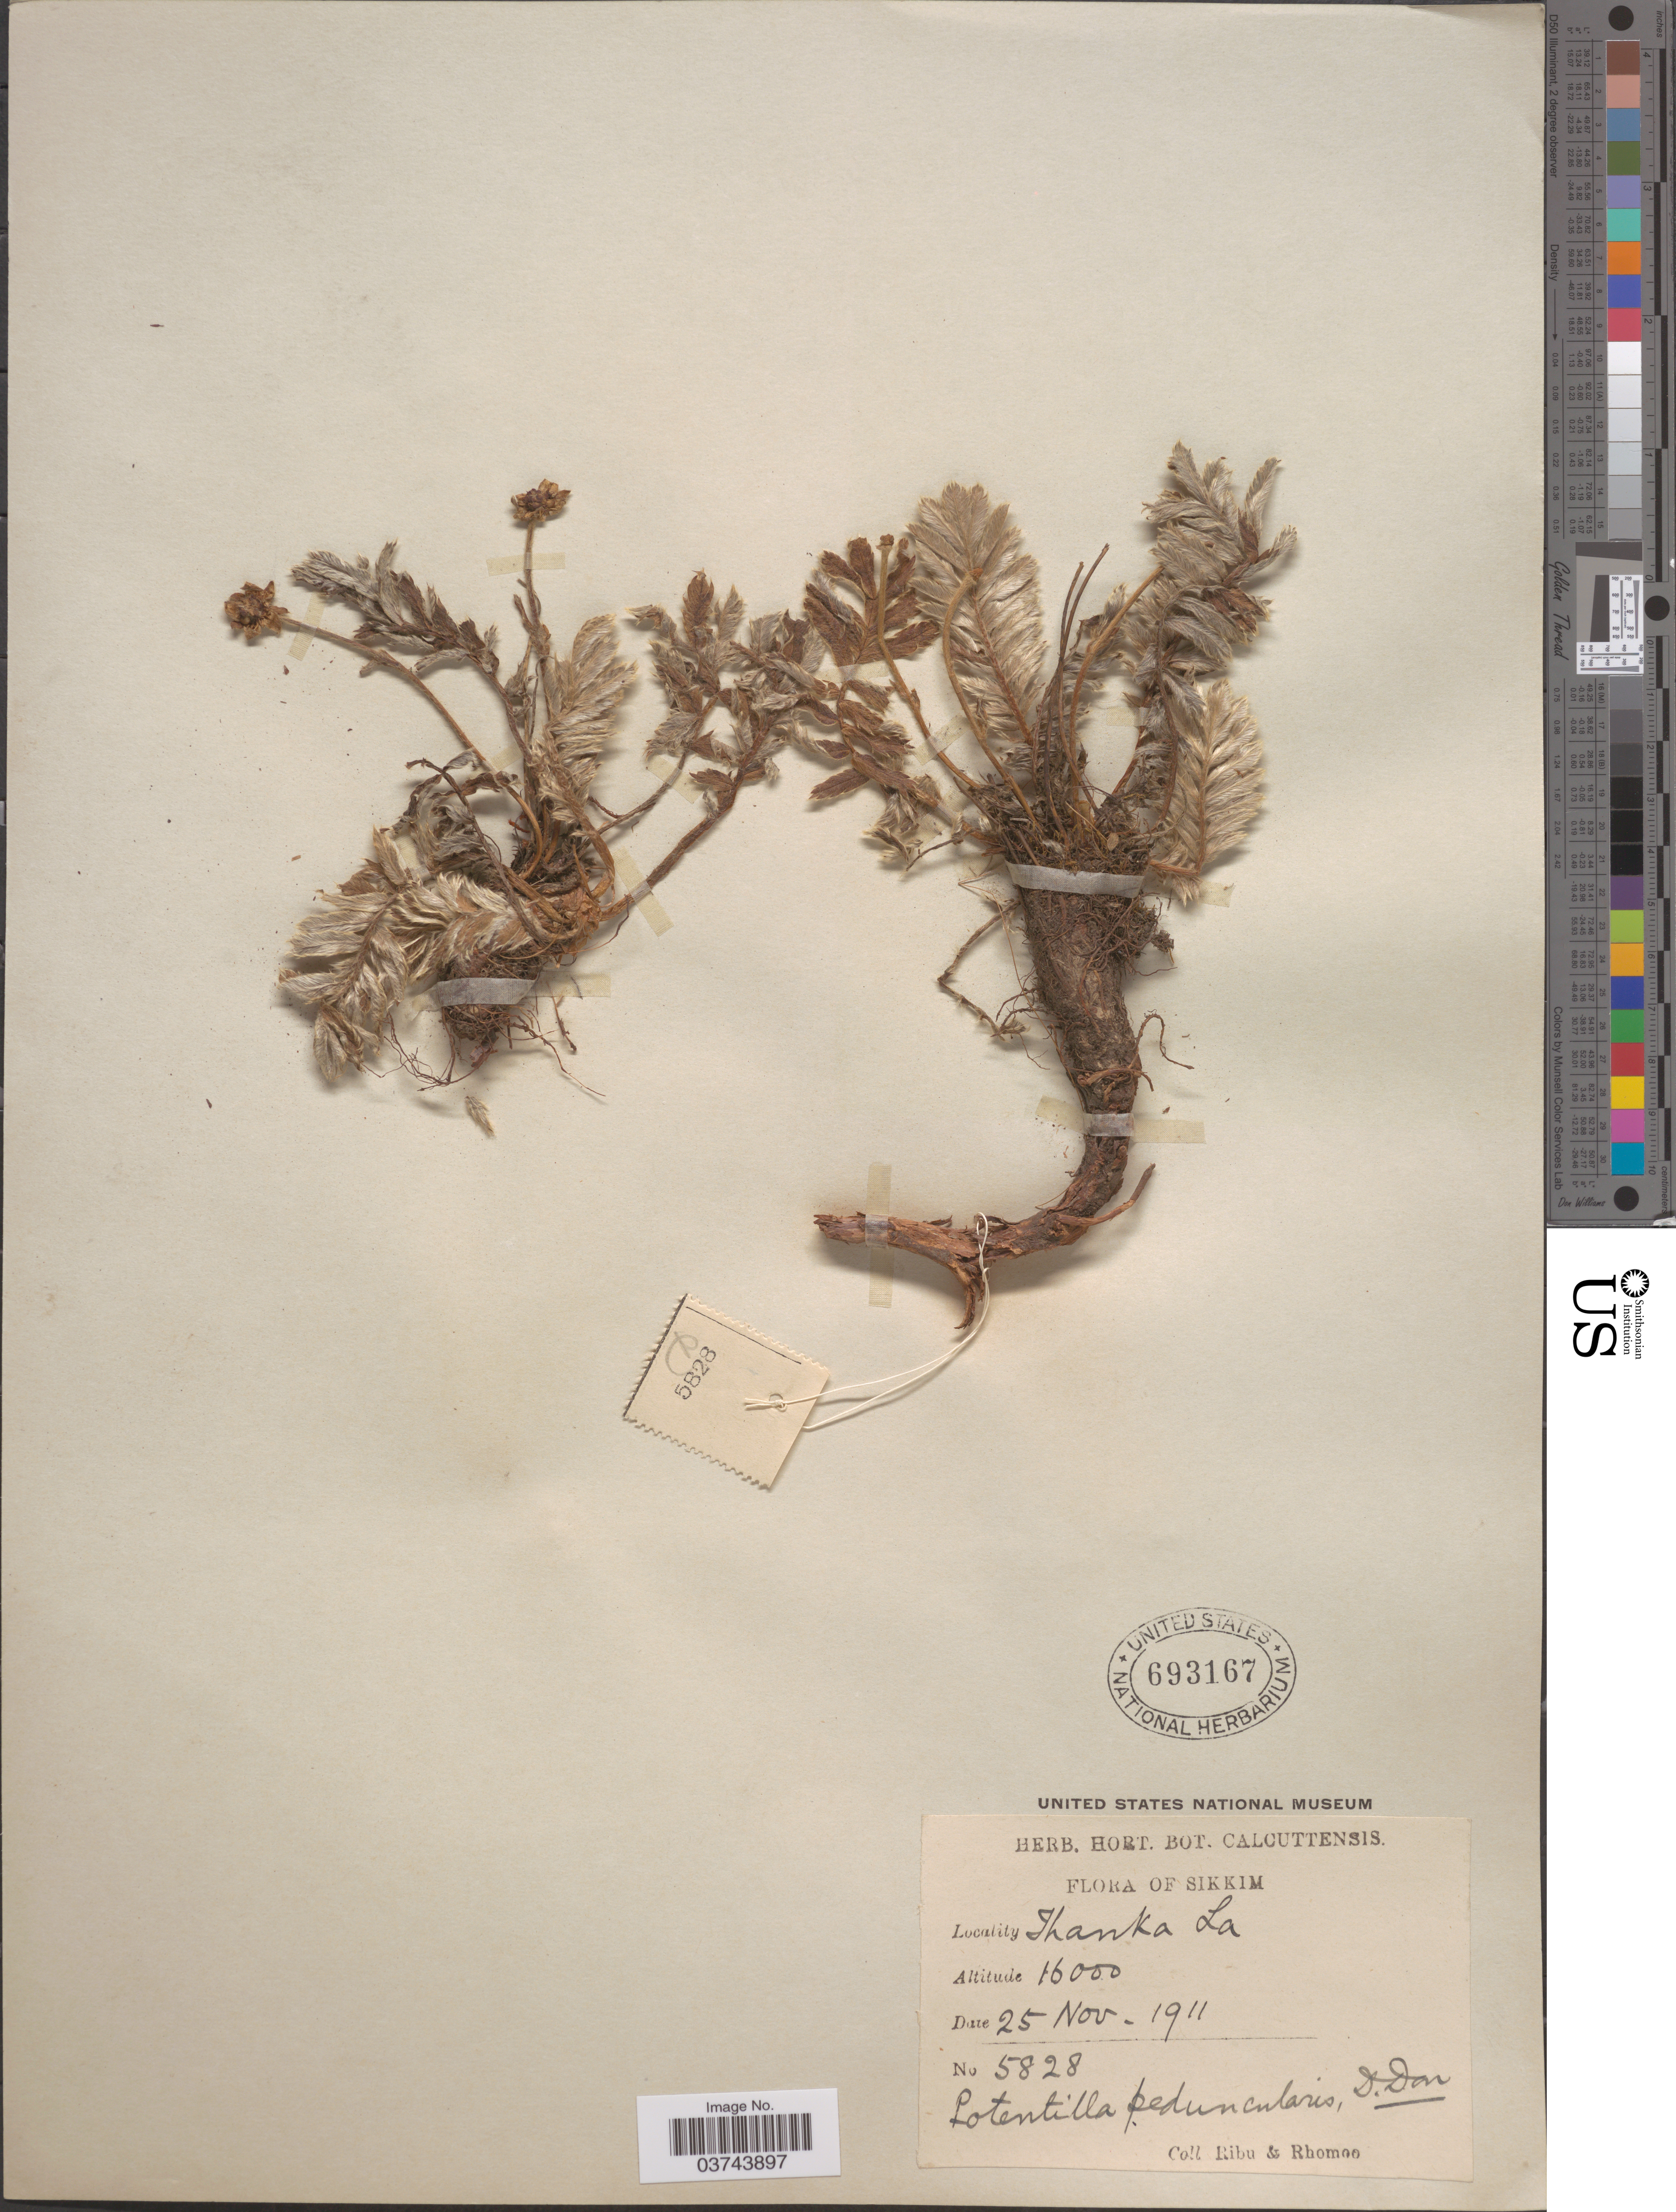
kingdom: Plantae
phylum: Tracheophyta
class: Magnoliopsida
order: Rosales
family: Rosaceae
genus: Potentilla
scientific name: Potentilla peduncularis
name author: D. Don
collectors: Ribu & Rhomoo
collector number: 5828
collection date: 1911-11-25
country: India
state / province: Sikkim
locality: Shanka La.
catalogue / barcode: US 693167